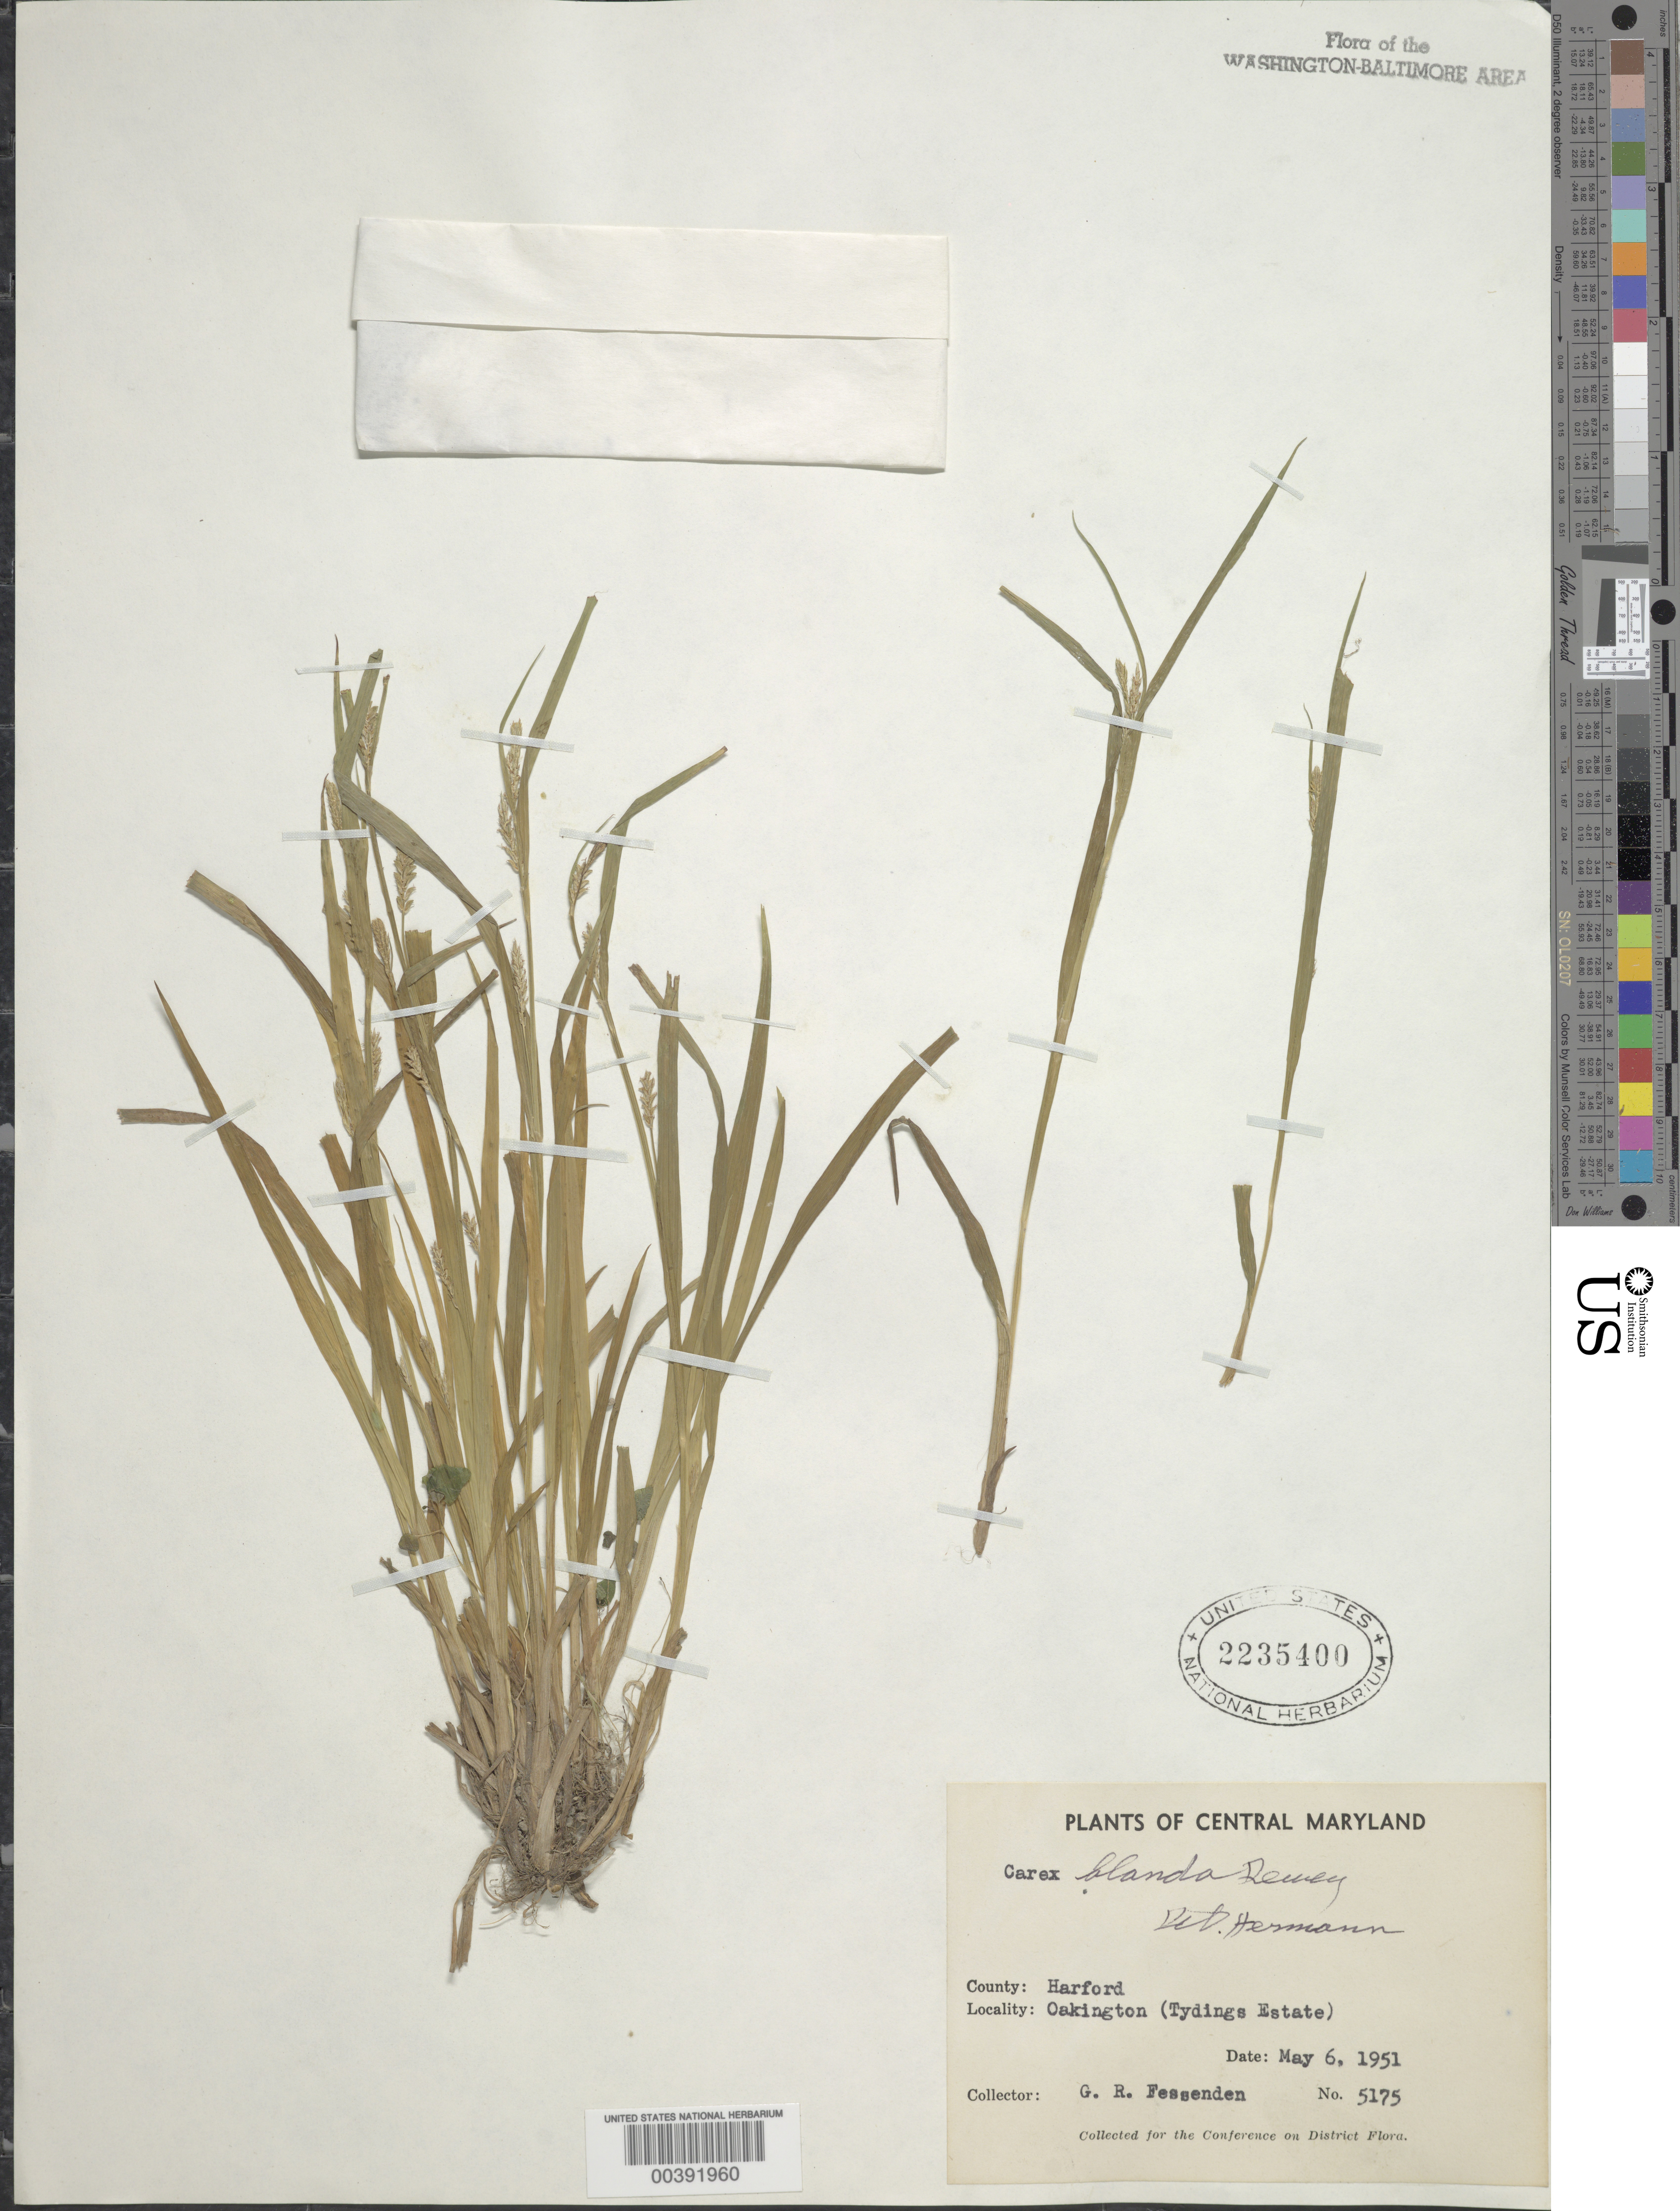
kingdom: Plantae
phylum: Tracheophyta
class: Liliopsida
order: Poales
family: Cyperaceae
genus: Carex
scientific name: Carex blanda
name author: Dewey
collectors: G. Fessenden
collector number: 5175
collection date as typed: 06 May 1951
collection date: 1951-05-06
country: United States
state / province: Maryland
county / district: Harford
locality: Oakington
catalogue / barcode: US 2235400